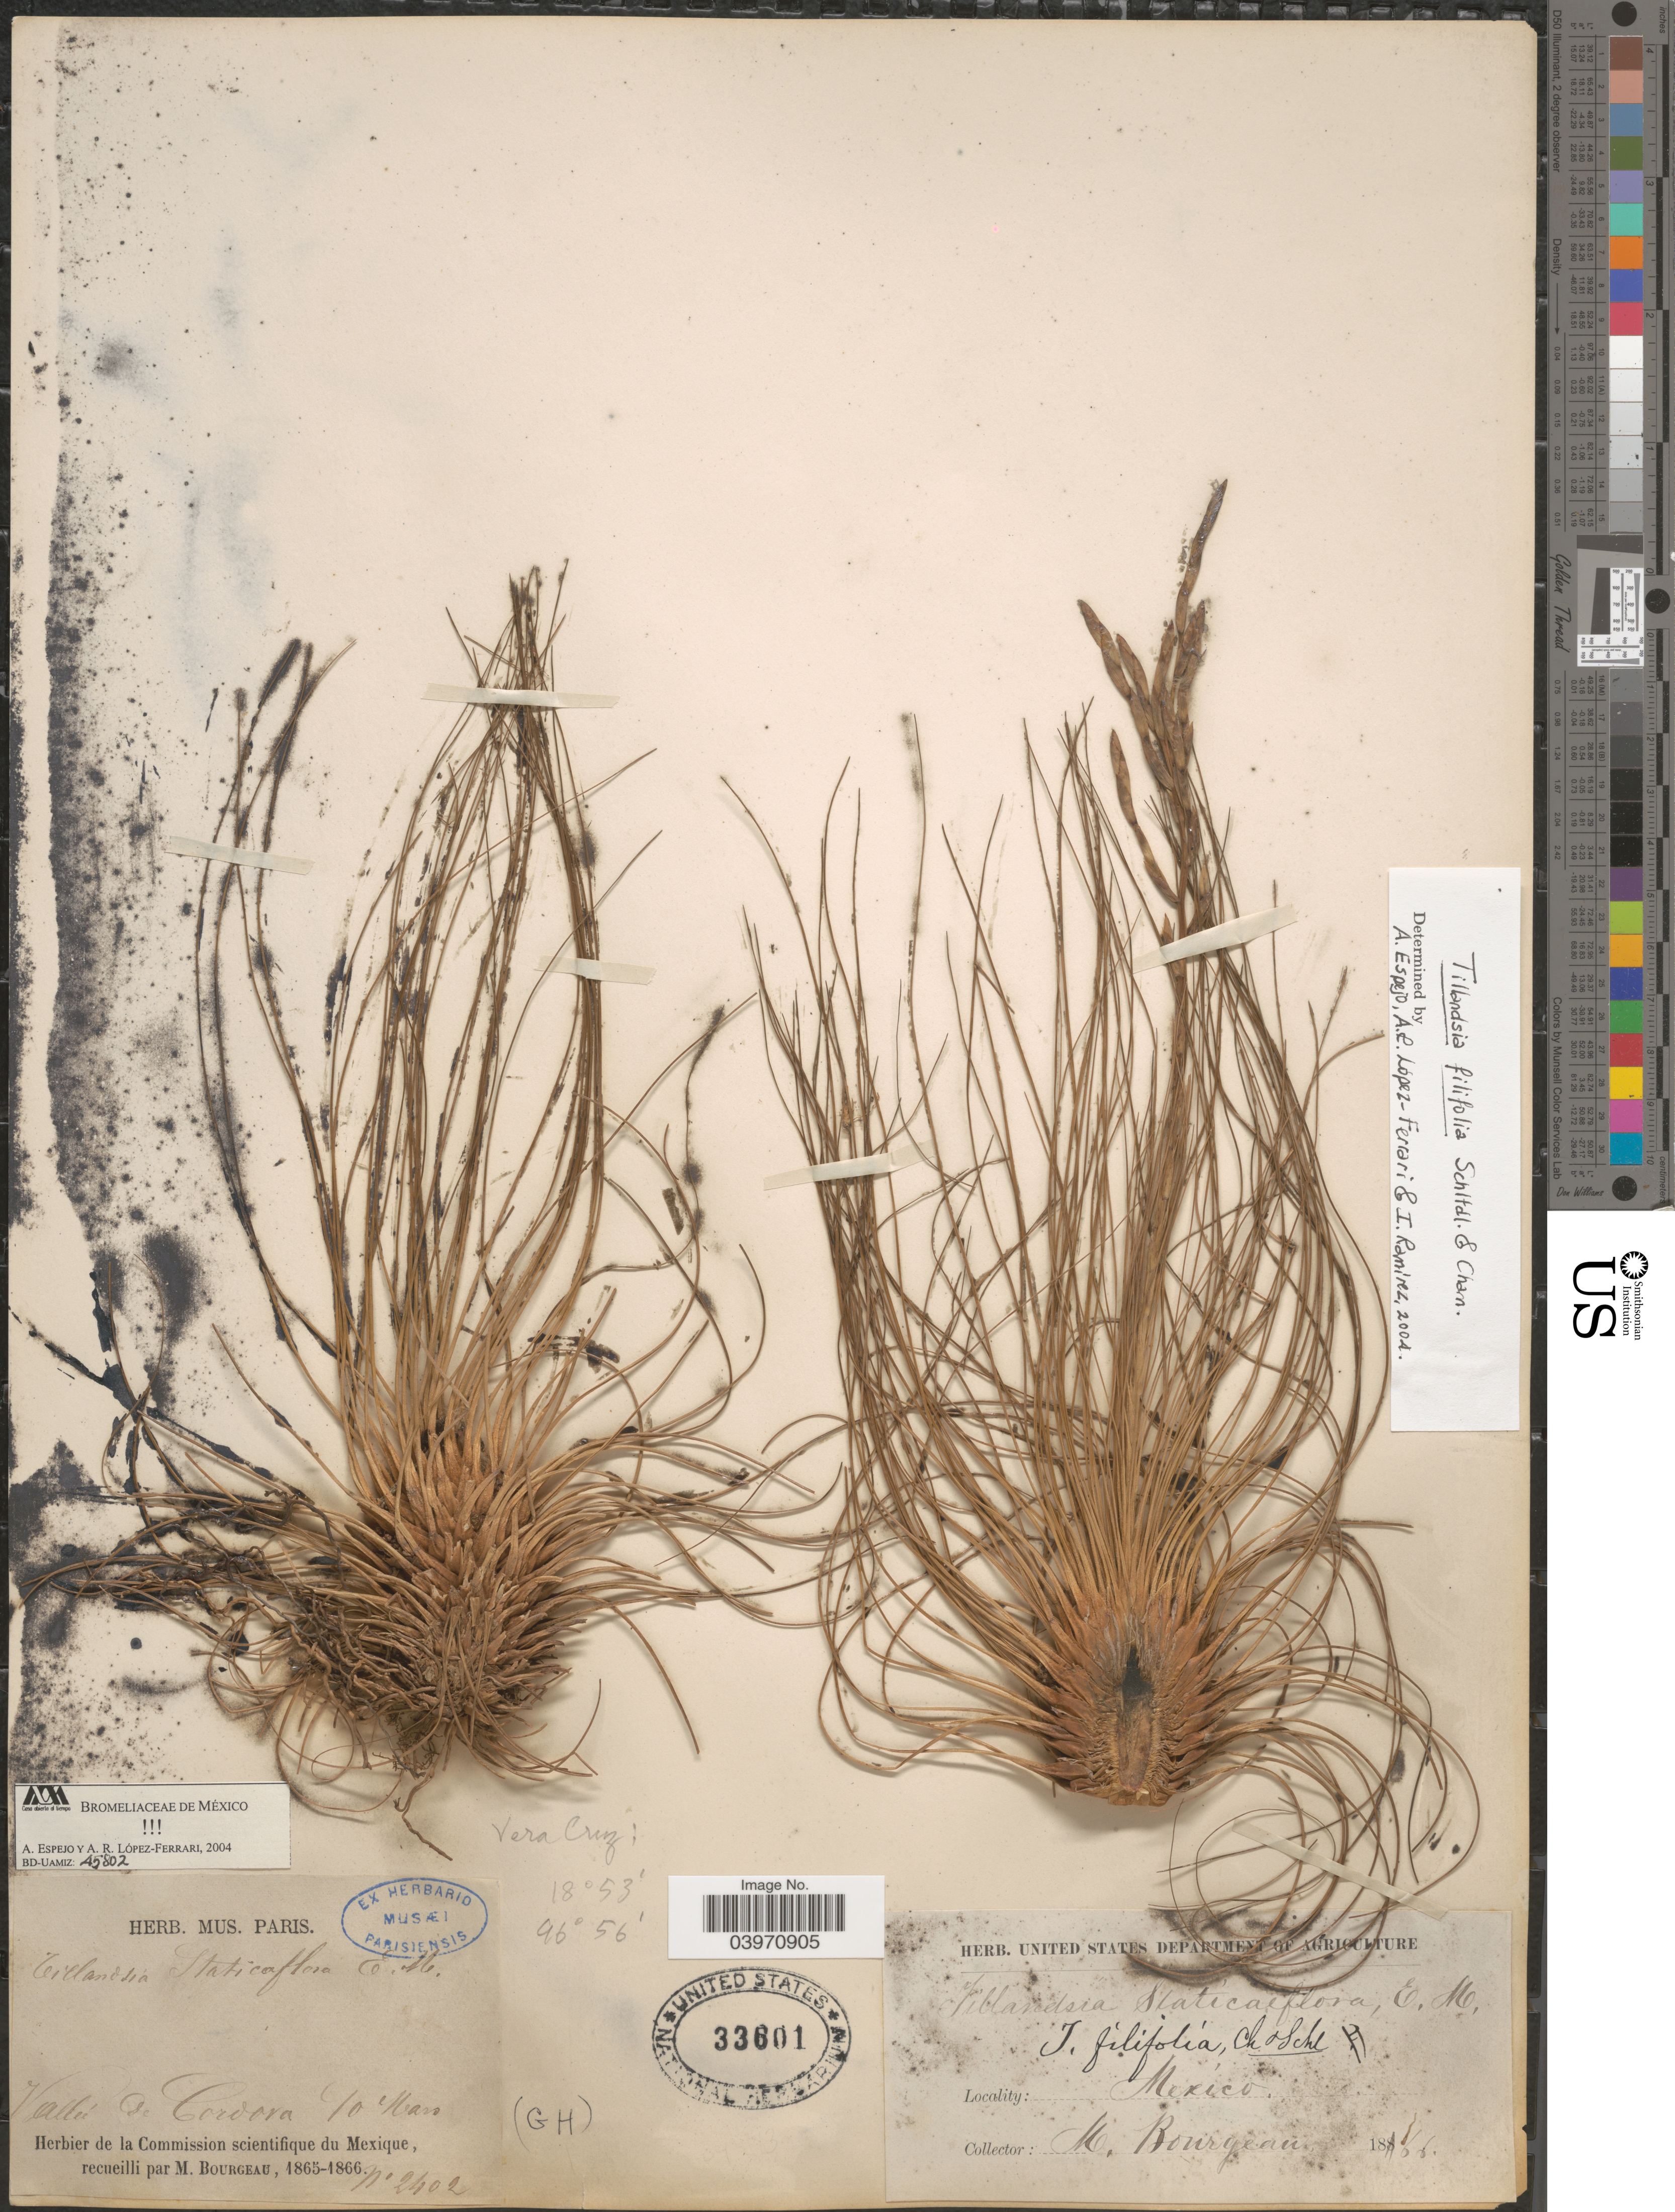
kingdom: Plantae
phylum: Tracheophyta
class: Liliopsida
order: Poales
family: Bromeliaceae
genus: Tillandsia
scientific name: Tillandsia filifolia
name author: Schltdl. & Cham.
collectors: M. Bourgeau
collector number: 2402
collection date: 1865-03-10/1866-03-10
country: Mexico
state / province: Veracruz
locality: Vera Cruz: Vallée de Cordova.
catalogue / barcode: US 33601